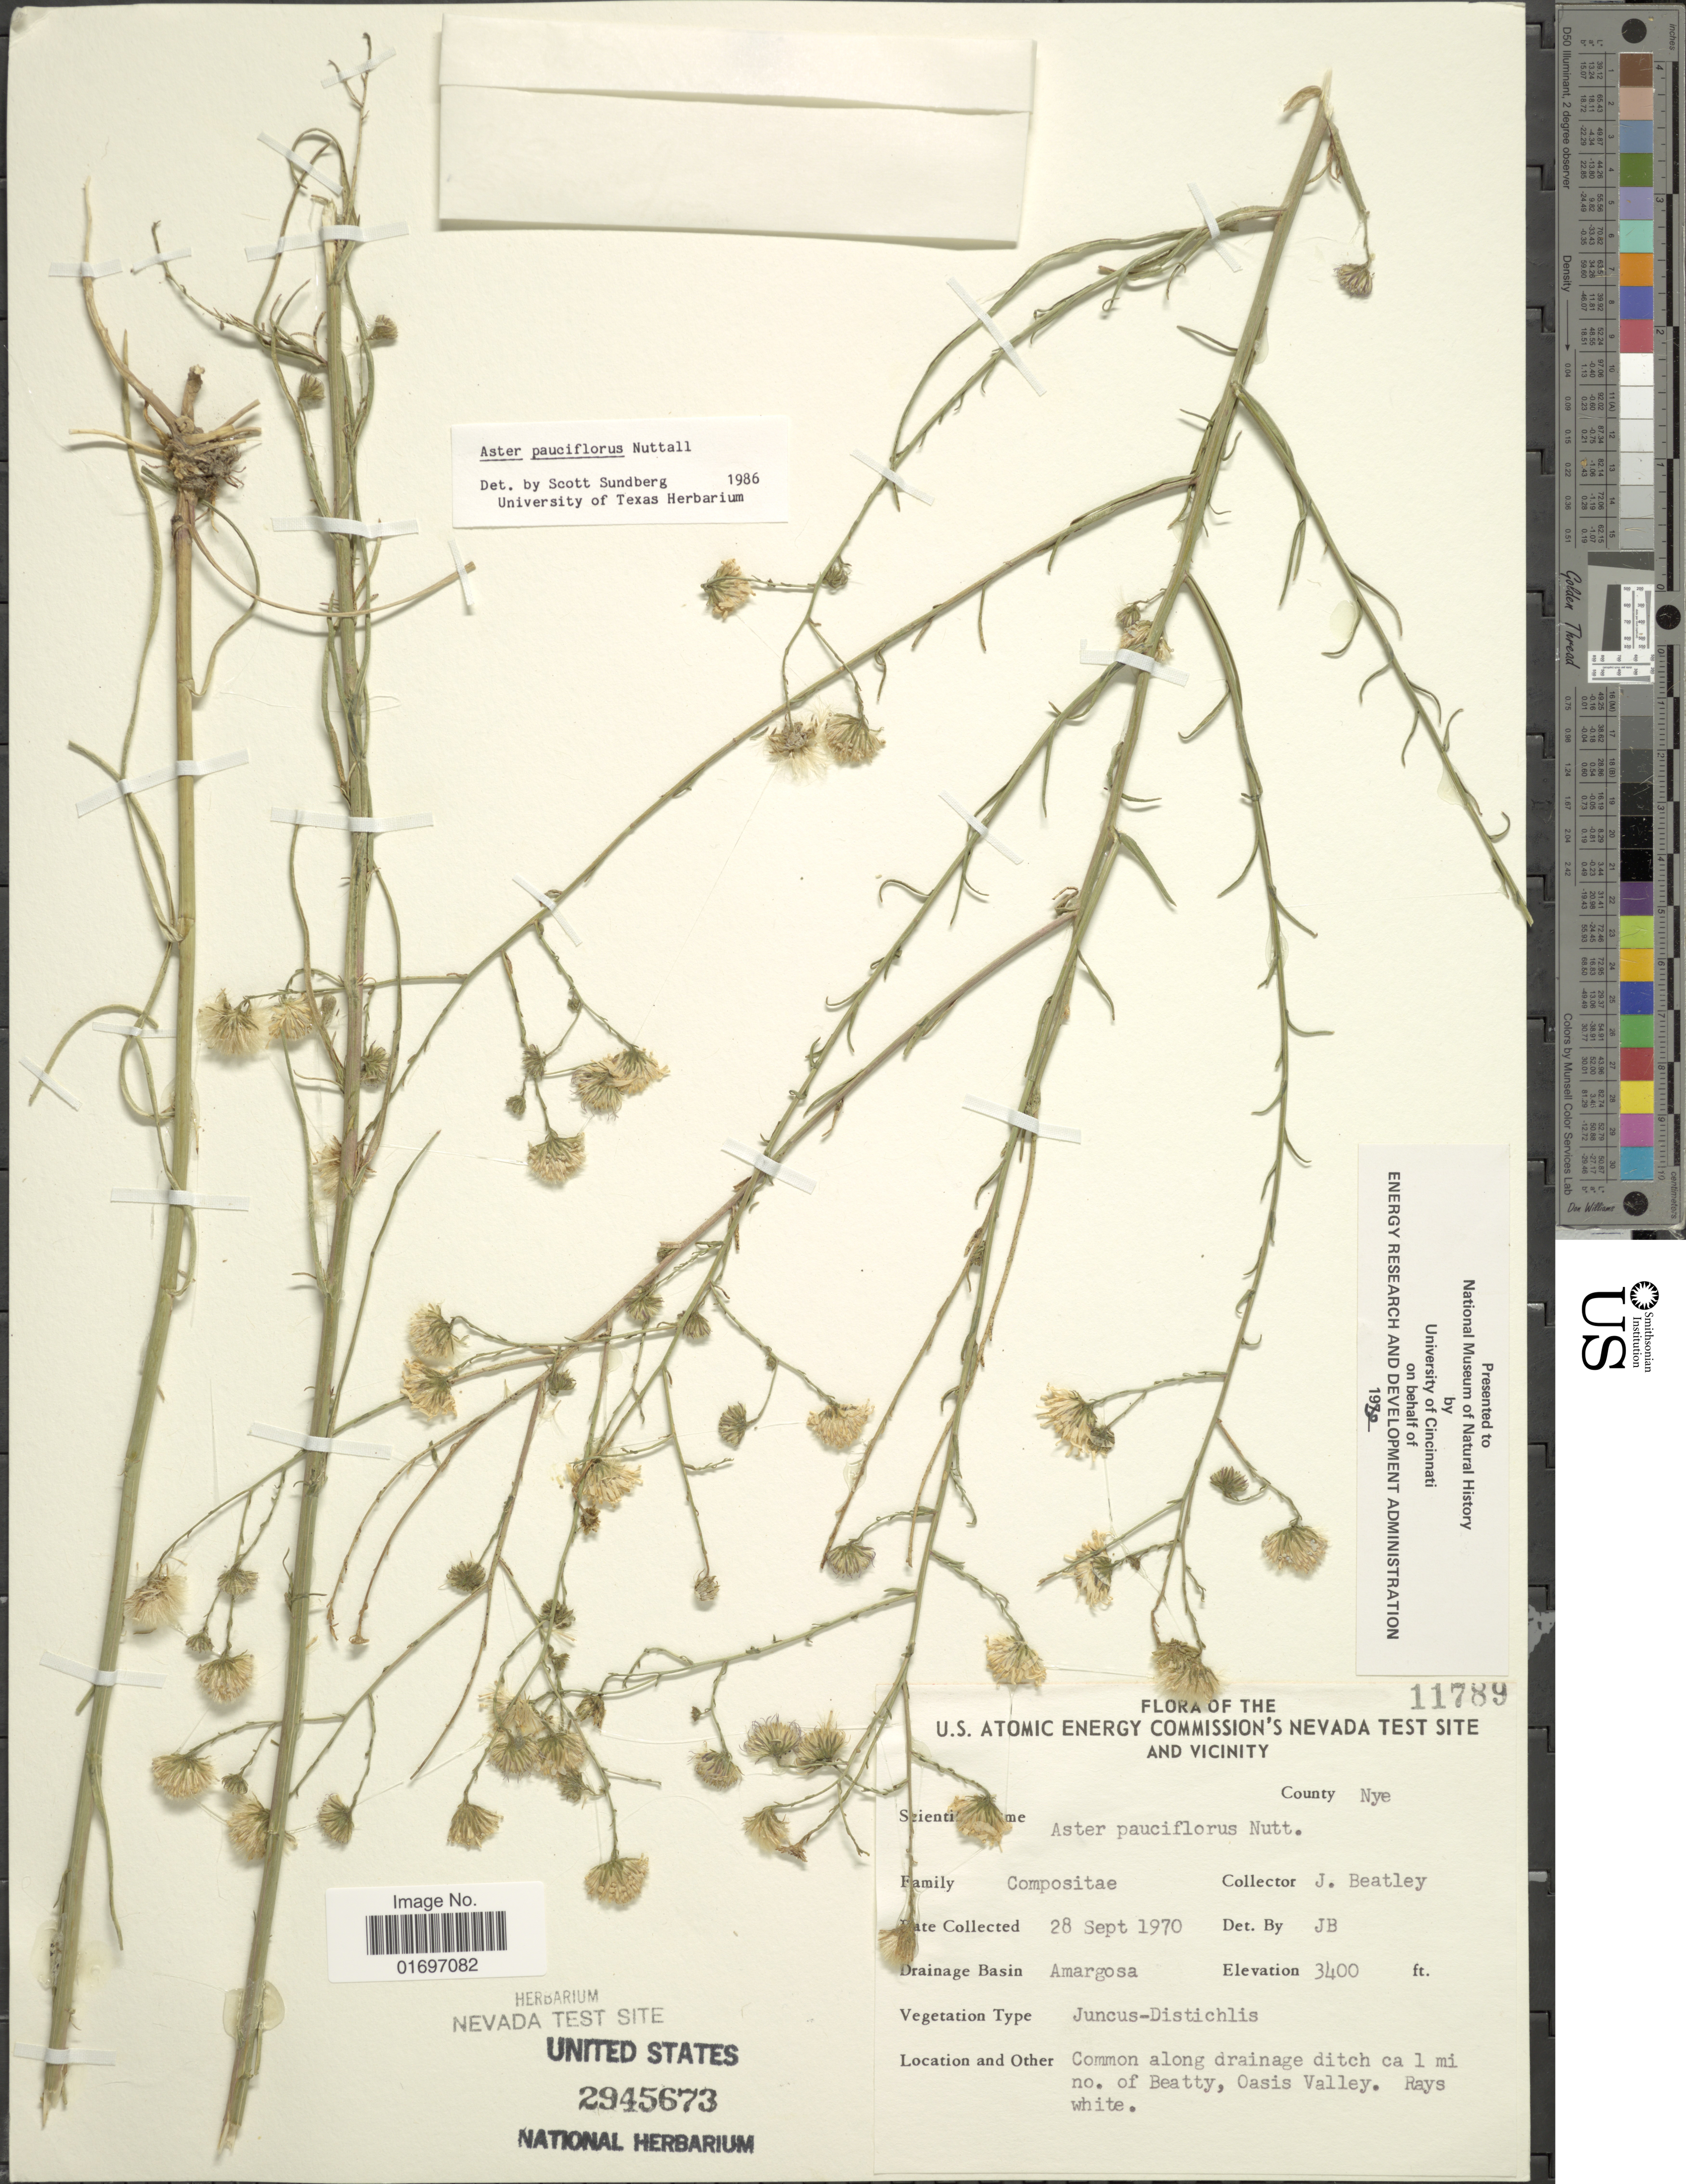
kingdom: Plantae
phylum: Tracheophyta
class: Magnoliopsida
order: Asterales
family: Asteraceae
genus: Almutaster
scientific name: Almutaster pauciflorus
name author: (Nutt.) Á. Löve & D. Löve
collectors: J. C. Beatley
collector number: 11789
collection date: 1970-09-28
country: United States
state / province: Nevada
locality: U.S. Atomic Energy Commission's Nevada Test Site and Vicinity. County Nye. Drainage Basin Amargosa. Common along drainage ditch ca 1 mi no. of Beatty, Oasis Valley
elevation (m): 1036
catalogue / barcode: US 2945673